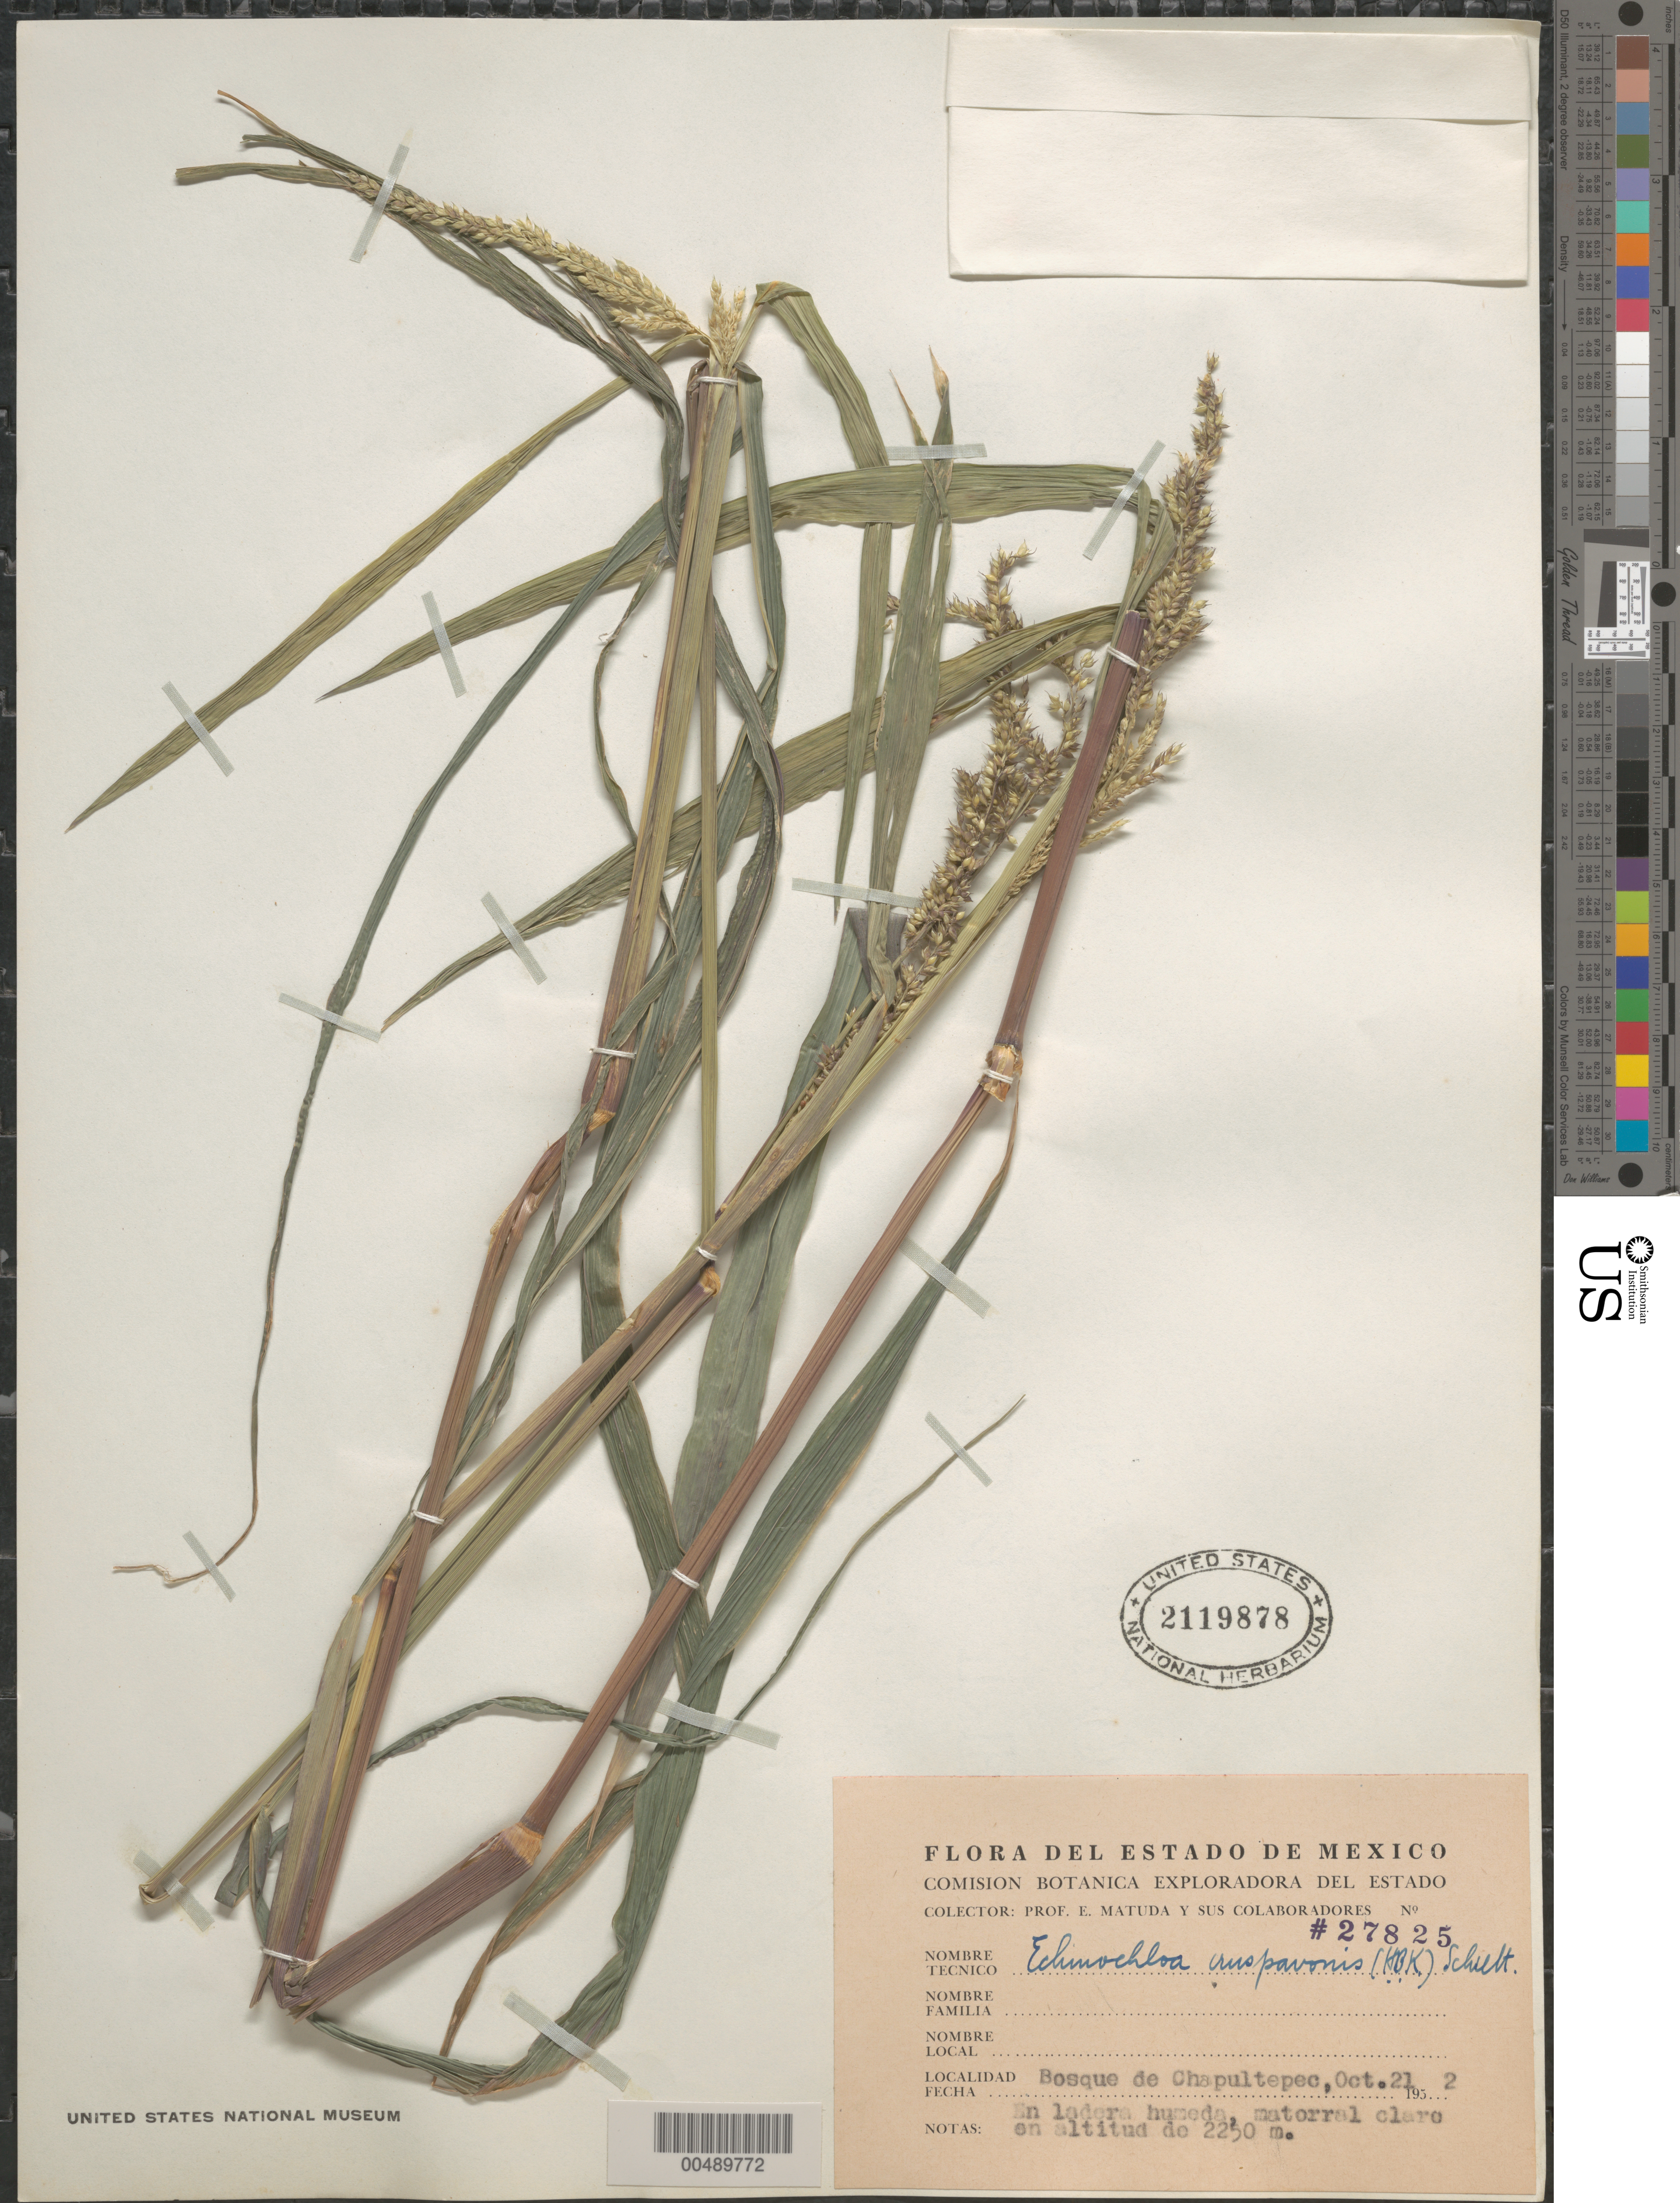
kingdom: Plantae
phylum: Tracheophyta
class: Liliopsida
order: Poales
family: Poaceae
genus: Echinochloa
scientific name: Echinochloa crus-galli var. zelayensis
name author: (Kunth) Hitchc.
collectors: E. Matuda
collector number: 27825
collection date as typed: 21 Oct 1952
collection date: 1952-10-21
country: Mexico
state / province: México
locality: Bosque de Chapultepec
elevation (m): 2250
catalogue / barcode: US 2119878